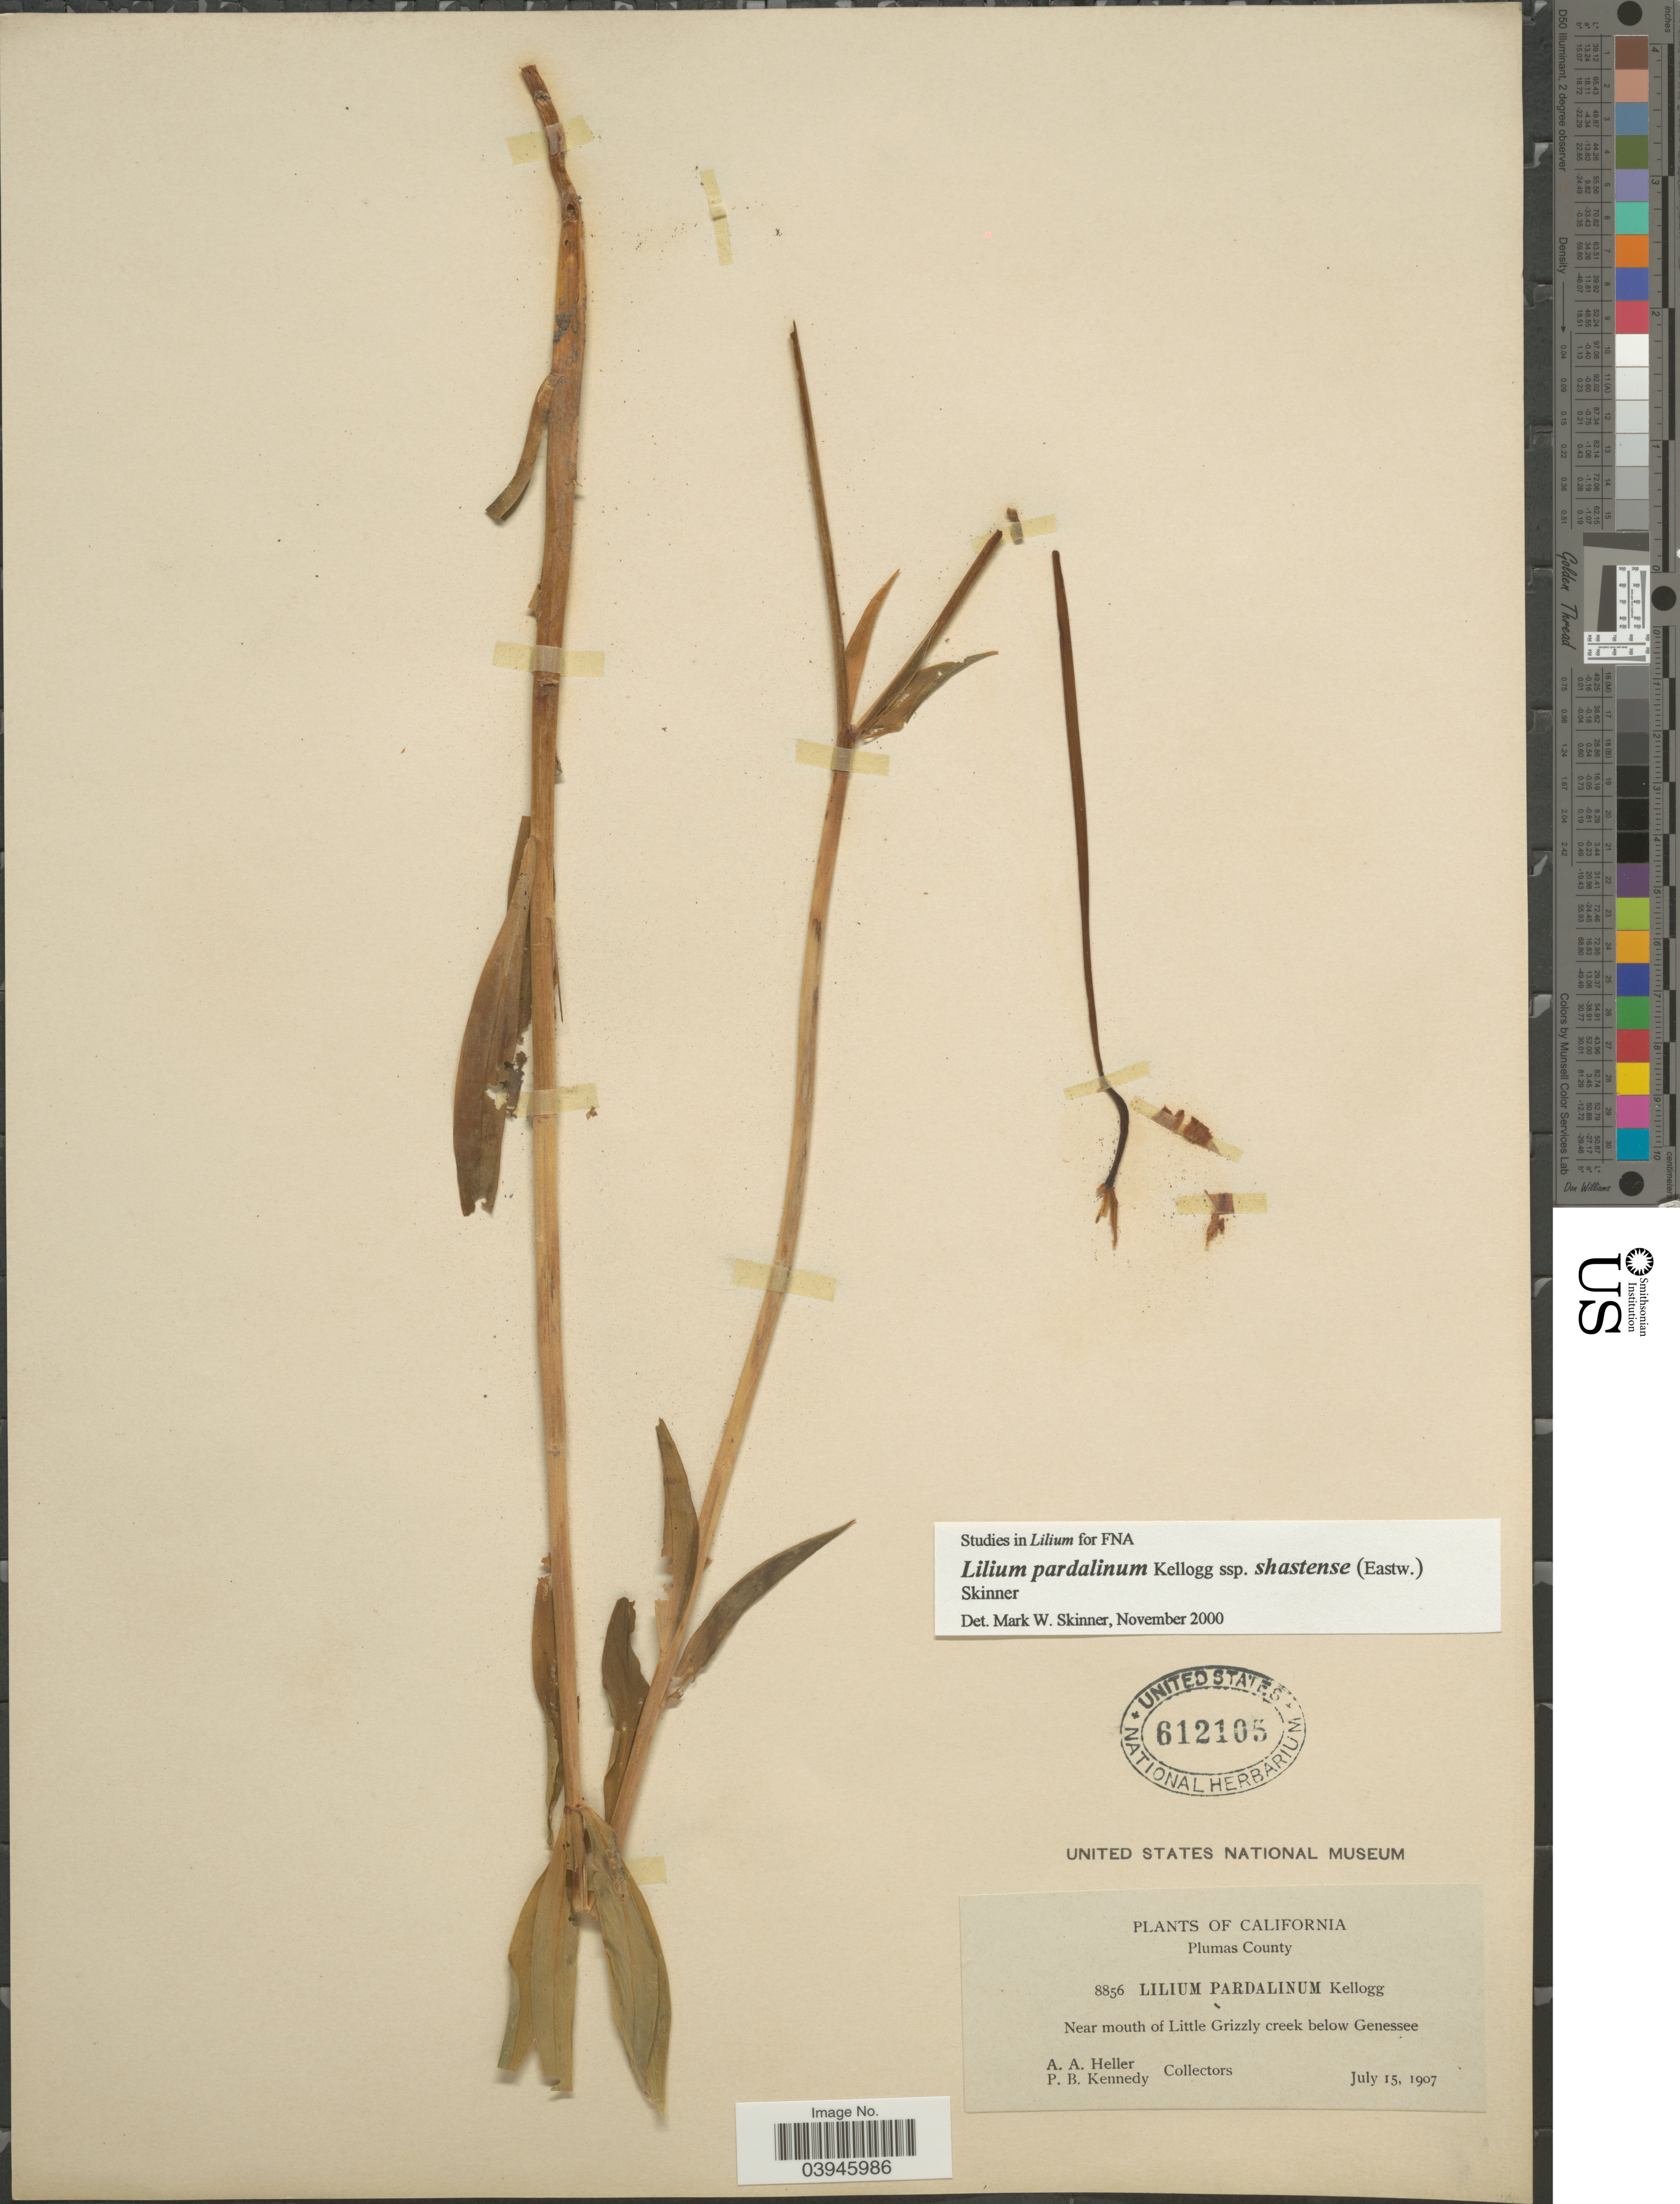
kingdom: Plantae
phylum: Tracheophyta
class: Liliopsida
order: Liliales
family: Liliaceae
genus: Lilium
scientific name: Lilium nevadense var. shastense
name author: Eastw.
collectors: A. A. Heller & P. B. Kennedy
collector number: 8856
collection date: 1907-07-15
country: United States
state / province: California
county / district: Plumas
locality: Plumas County. Near mouth of Little Grizzly creek below Genessee.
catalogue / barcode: US 612105